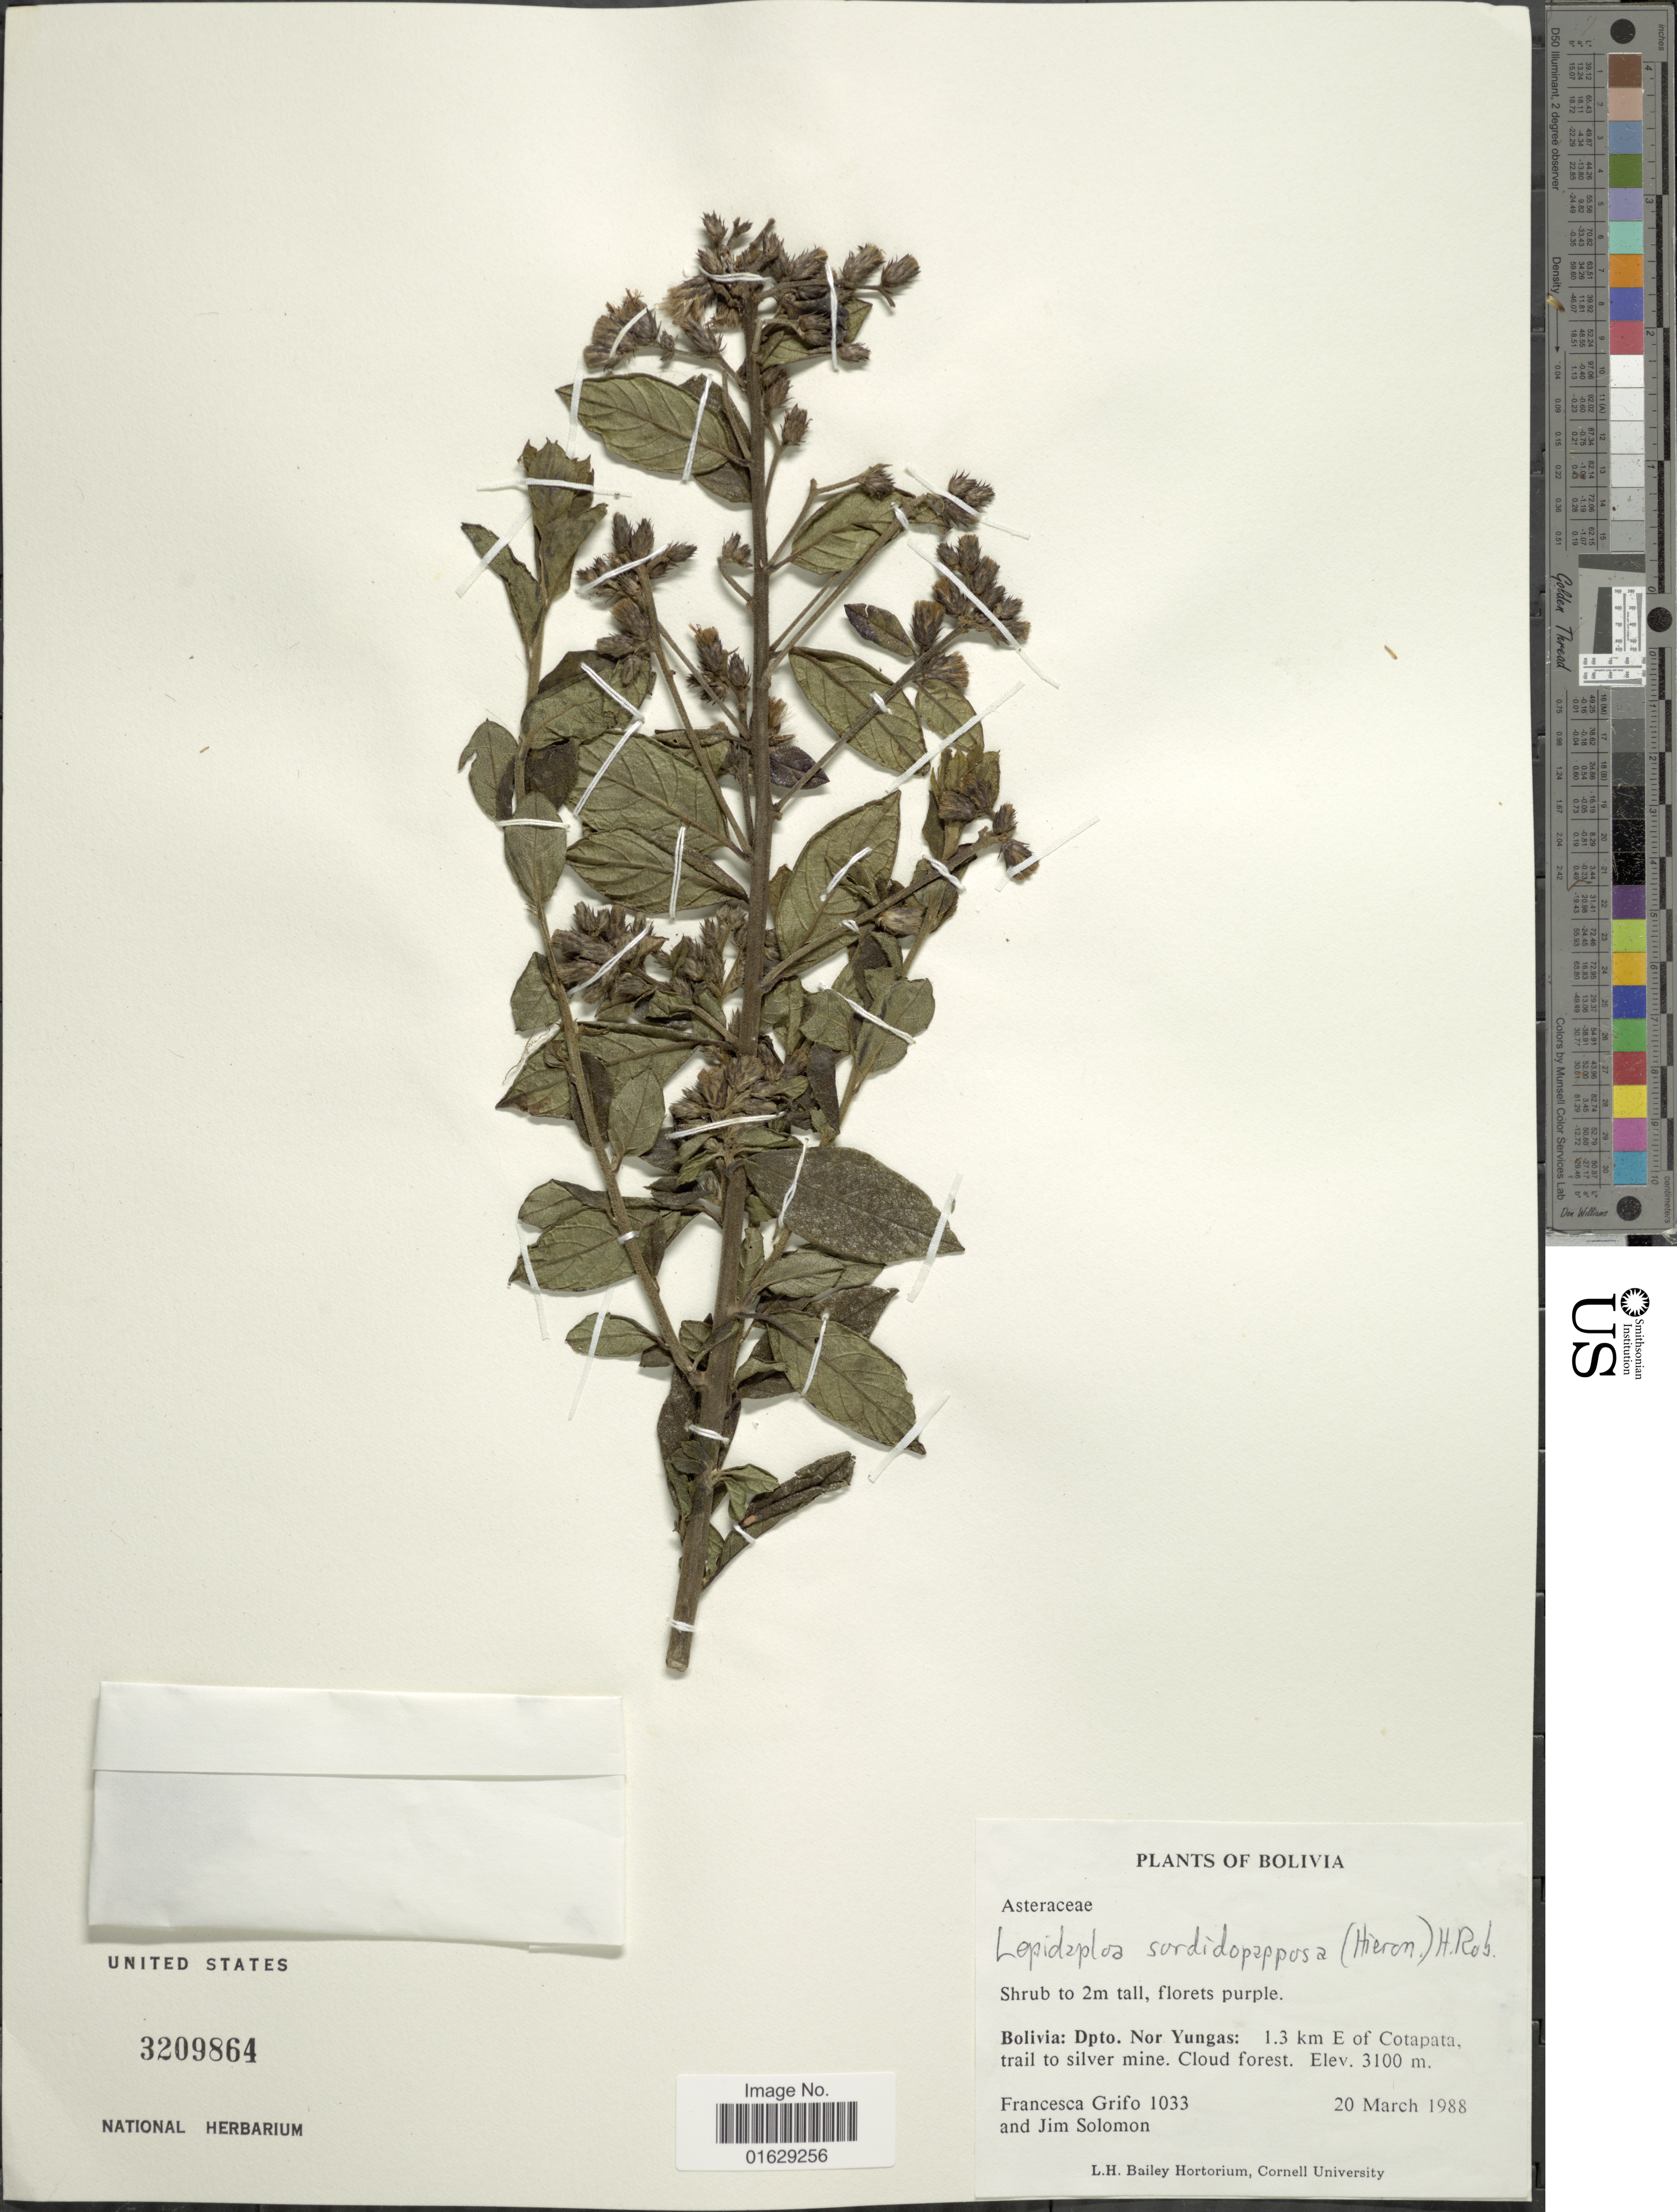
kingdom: Plantae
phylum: Tracheophyta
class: Magnoliopsida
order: Asterales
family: Asteraceae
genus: Lepidaploa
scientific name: Lepidaploa sordidopapposa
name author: (Hieron.) H. Rob.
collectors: F. Grifo & J. Solomon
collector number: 1033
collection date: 1988-03-20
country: Bolivia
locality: Bolivia: Dpto. Nor Yungas, 1.3 km E of Cotapata, trail to silver mine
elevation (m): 3100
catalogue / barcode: US 3209864